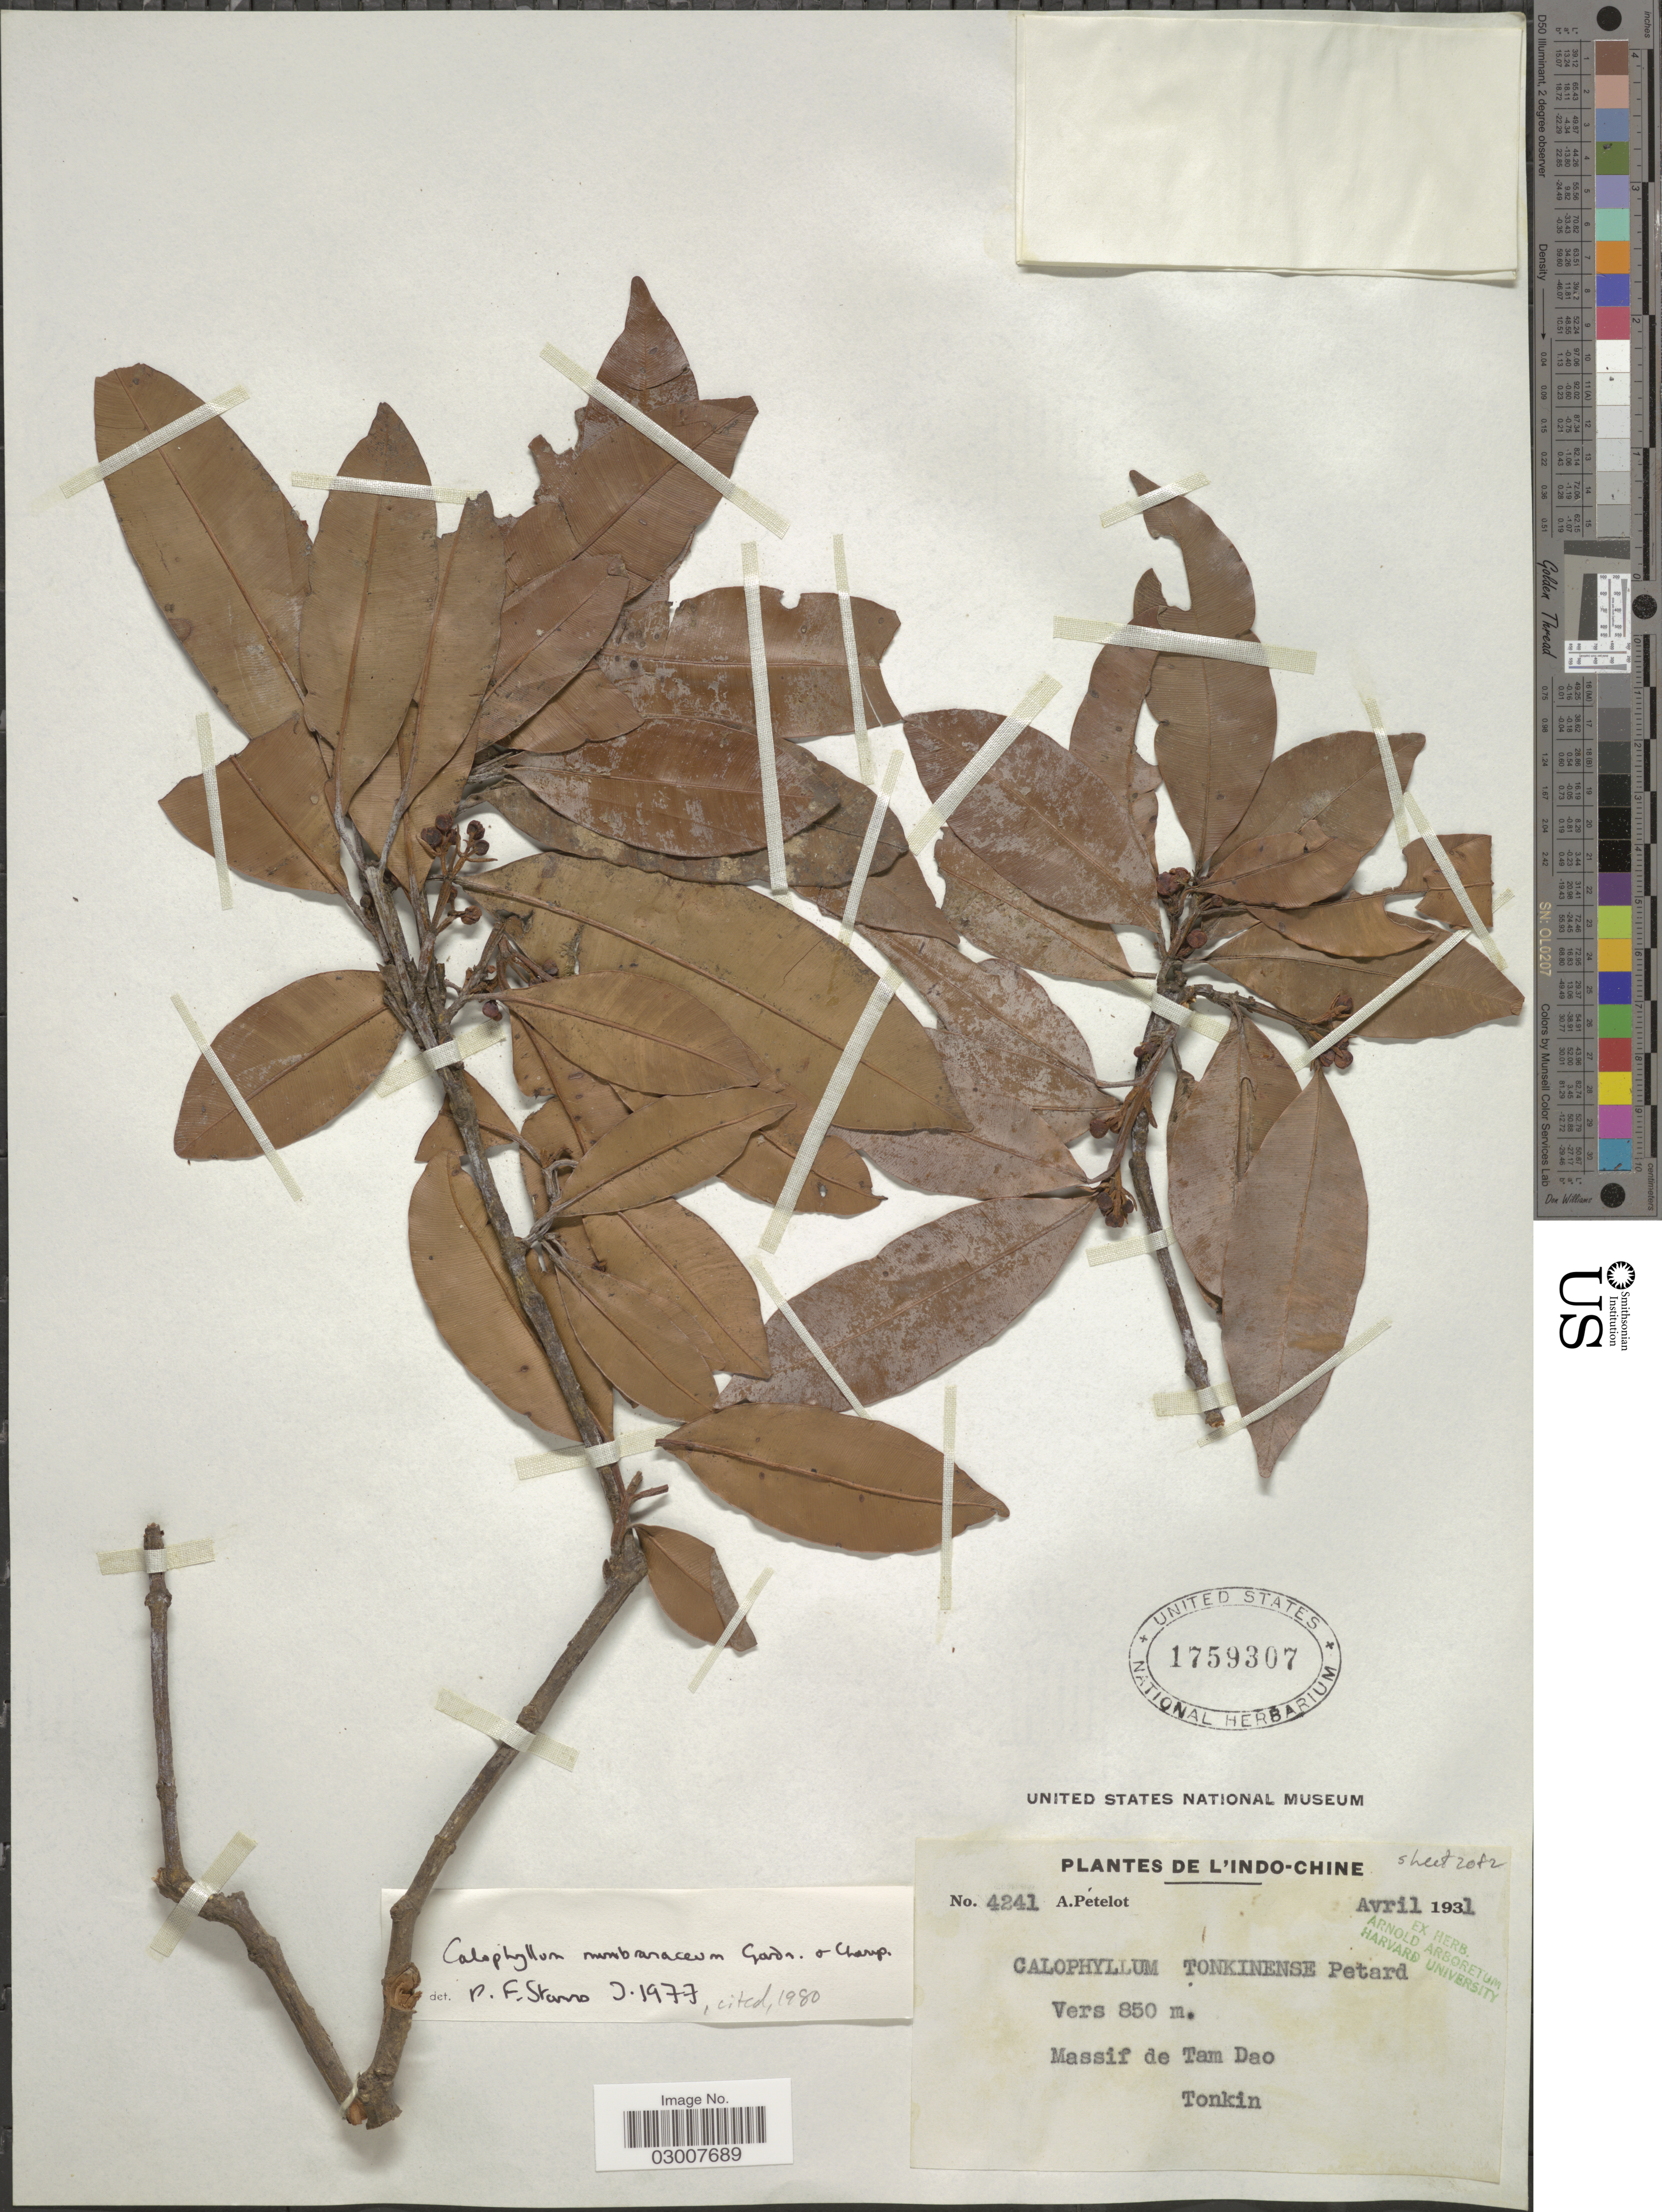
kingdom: Plantae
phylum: Tracheophyta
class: Magnoliopsida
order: Malpighiales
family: Calophyllaceae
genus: Calophyllum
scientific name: Calophyllum membranaceum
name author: Gardner & Champ.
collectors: A. Petelot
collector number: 4241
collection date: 1931-04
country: Vietnam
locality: Indo-Chine. Massif de Tam Dao.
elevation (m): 850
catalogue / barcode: US 1759307